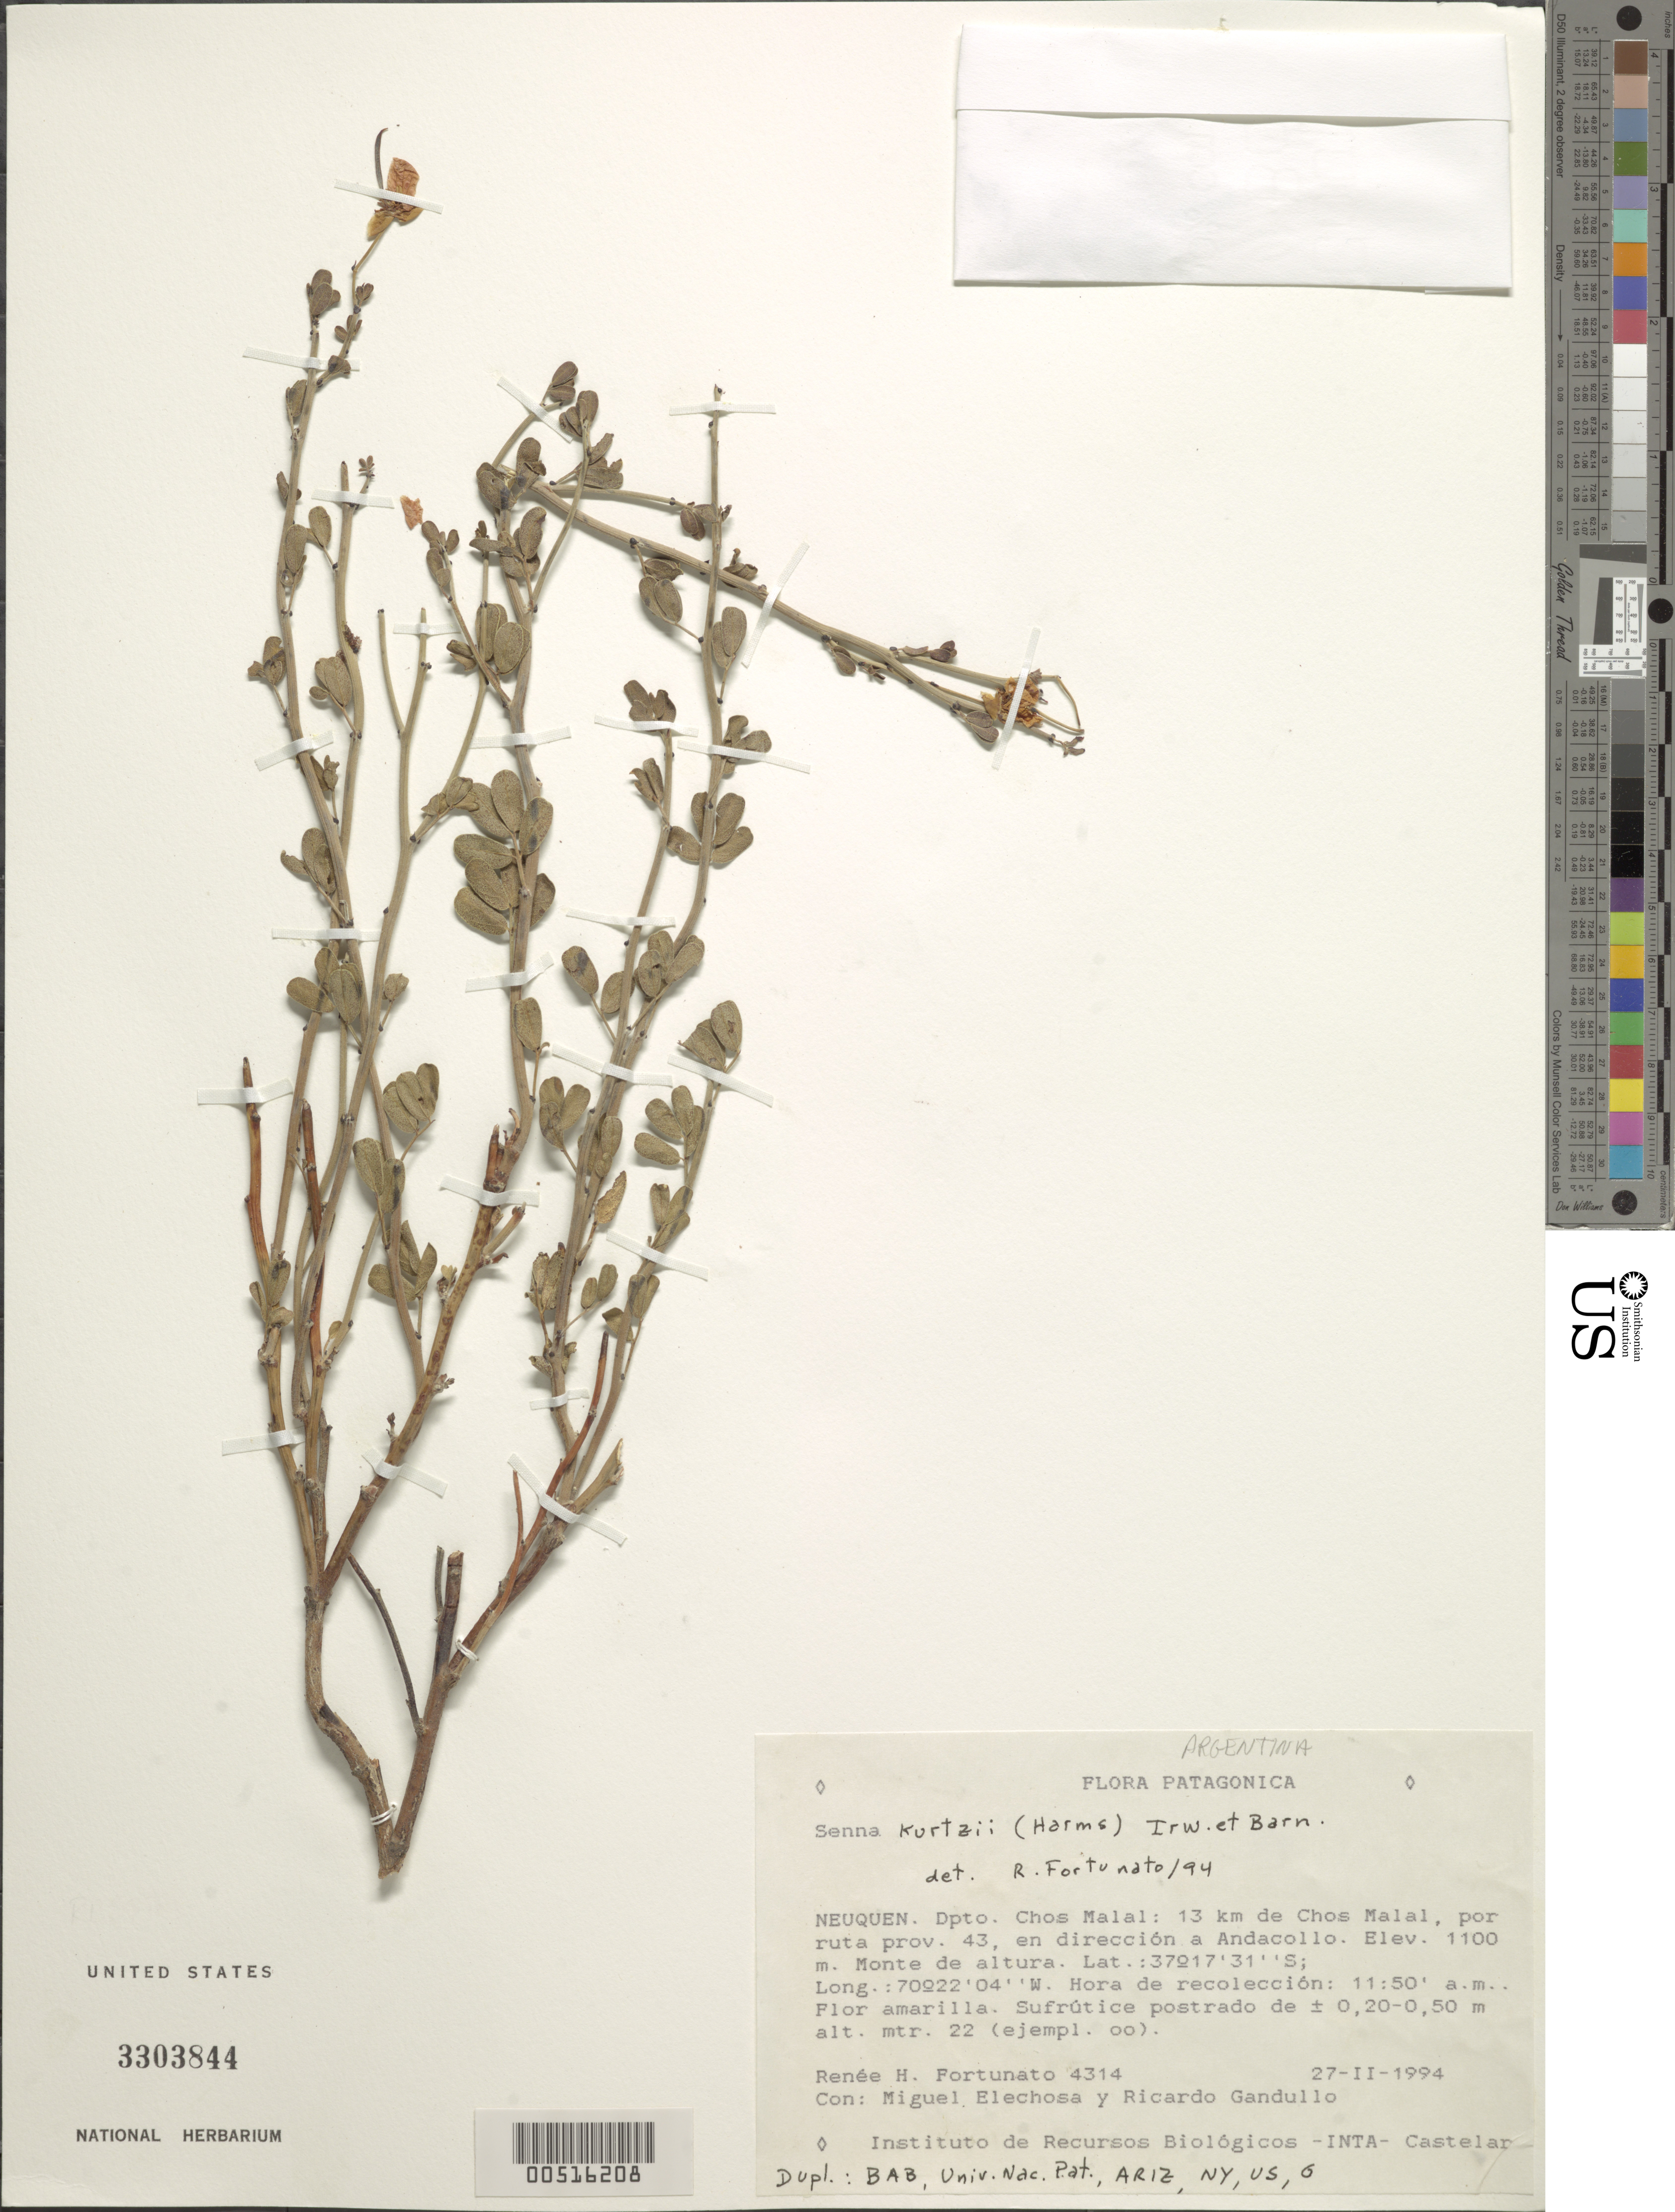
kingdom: Plantae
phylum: Tracheophyta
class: Magnoliopsida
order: Fabales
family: Fabaceae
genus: Senna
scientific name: Senna kurtzii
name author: (Harms) H.S. Irwin & Barneby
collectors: R. H. Fortunato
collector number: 4314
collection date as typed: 27 Feb 1994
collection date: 1994-02-27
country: Argentina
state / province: Neuquén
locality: Chos Malal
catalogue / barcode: US 3303844